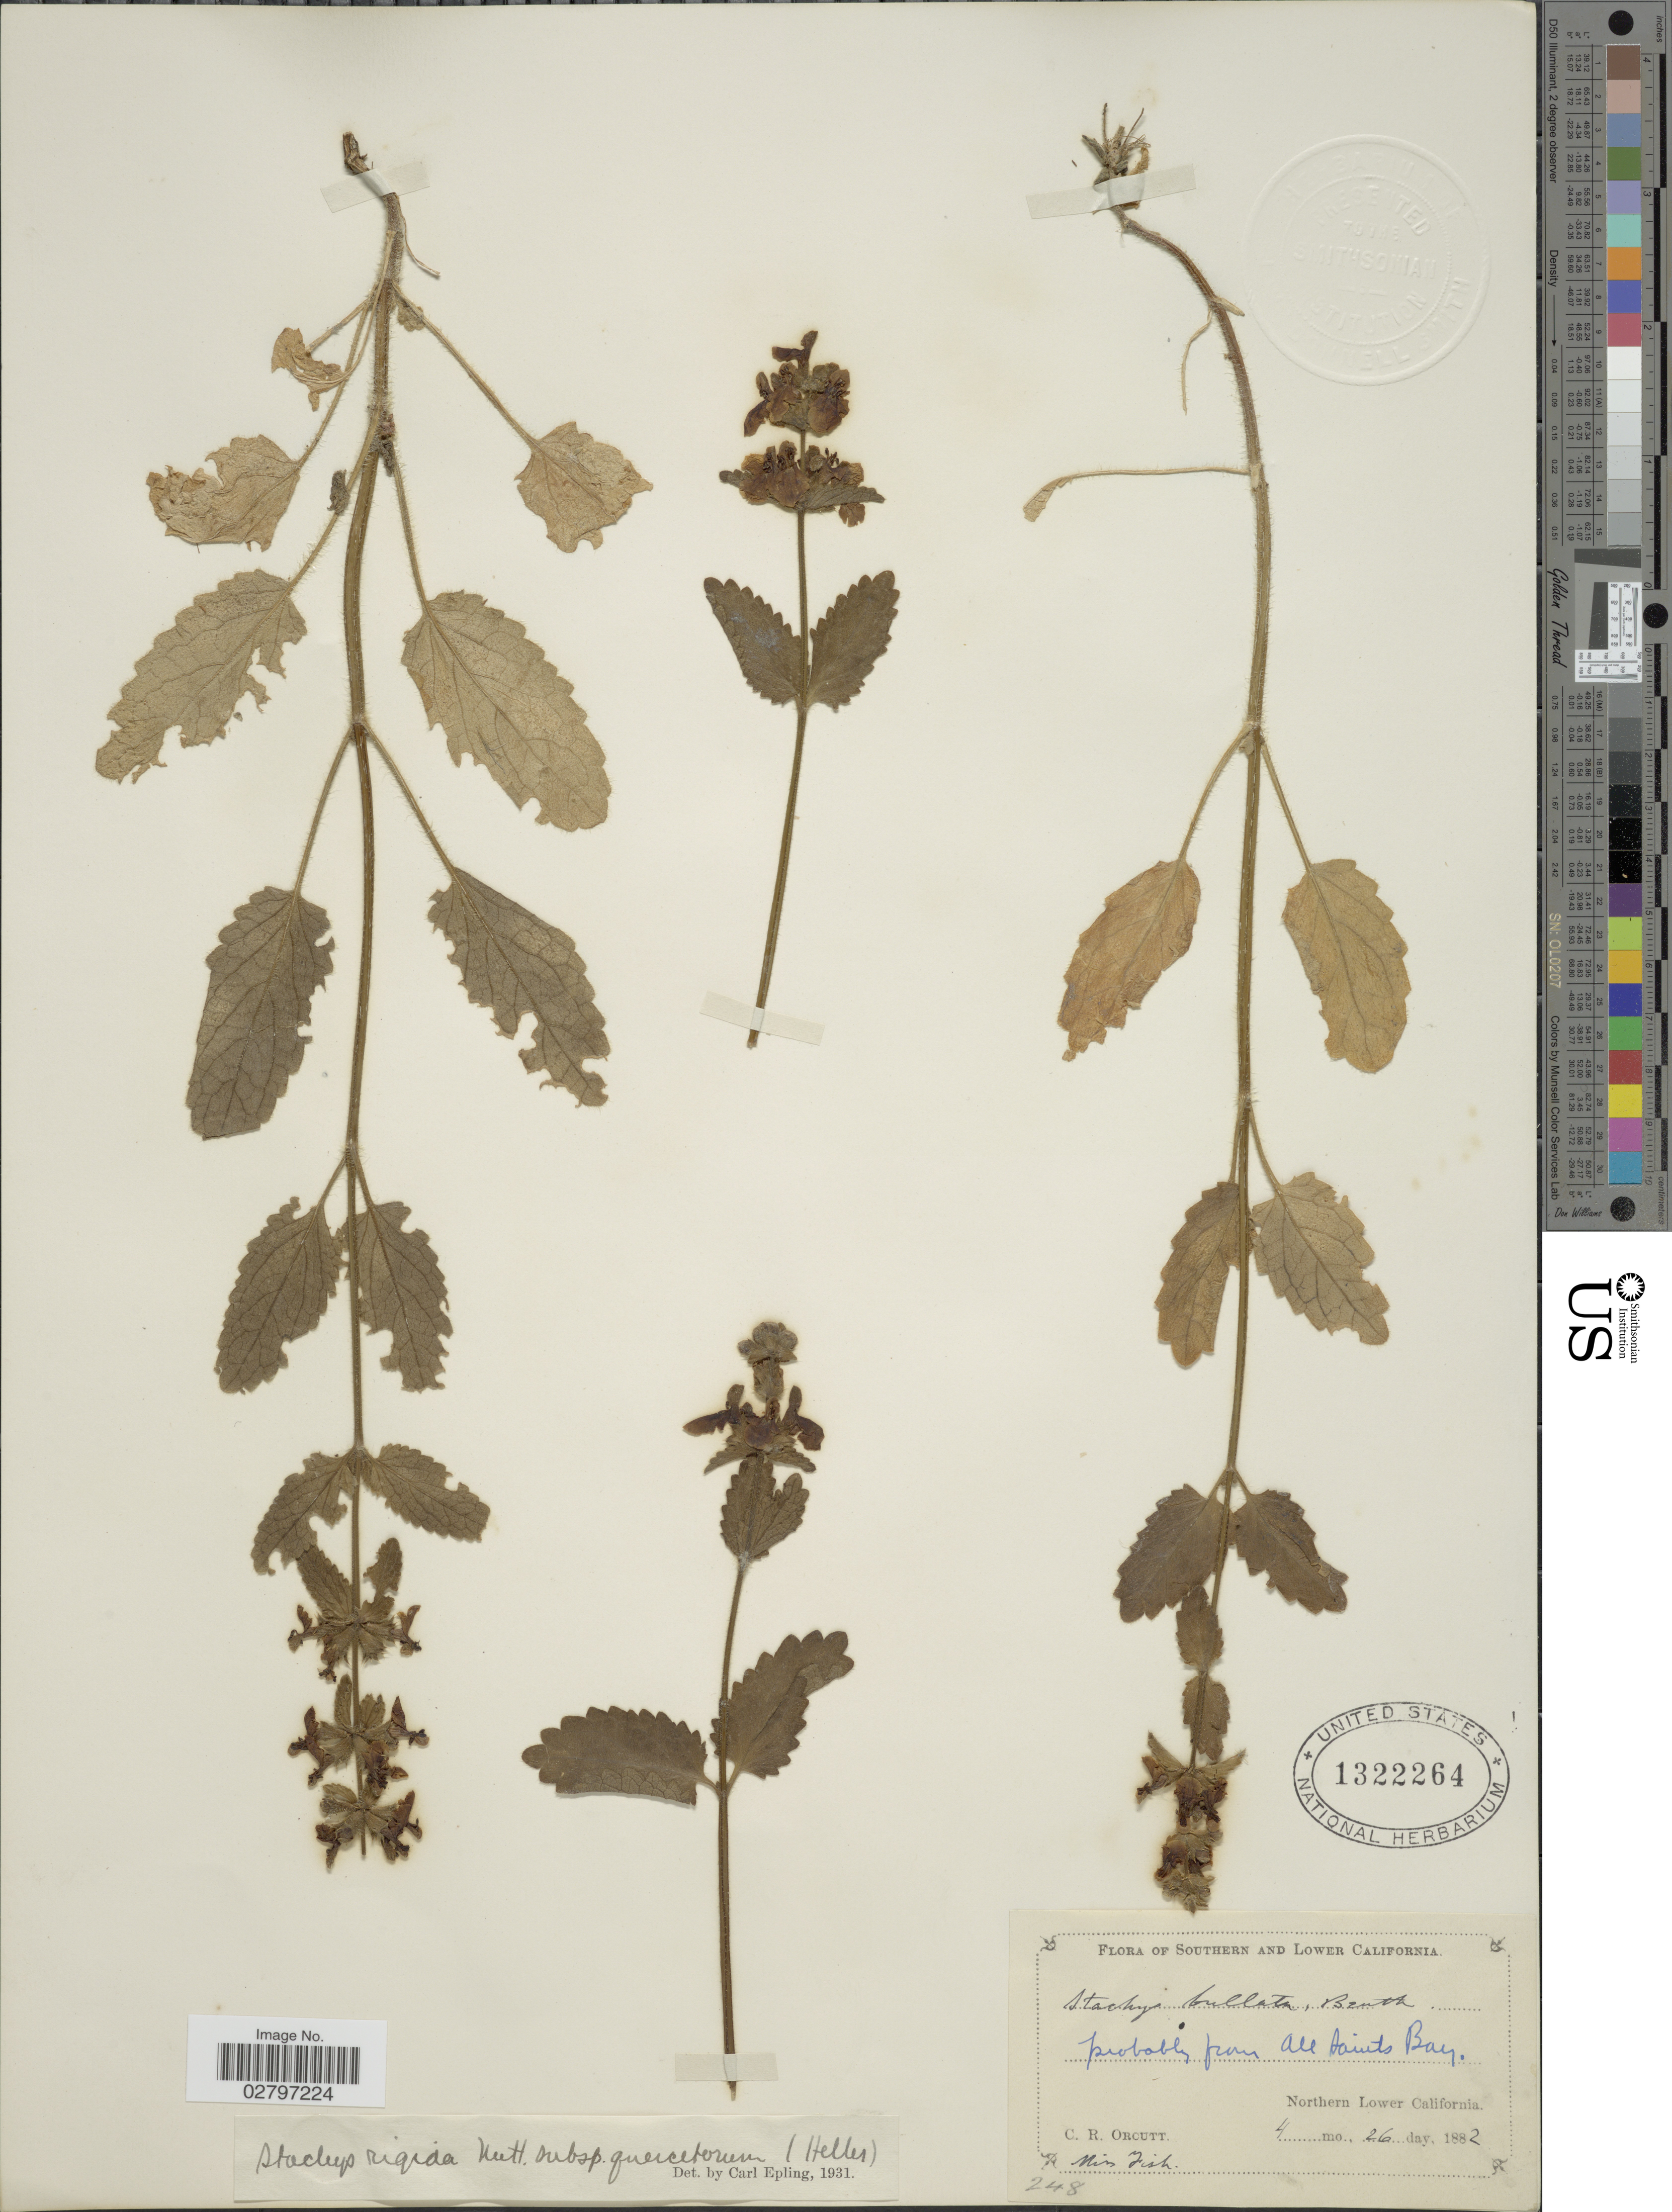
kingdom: Plantae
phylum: Tracheophyta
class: Magnoliopsida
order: Lamiales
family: Lamiaceae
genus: Stachys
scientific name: Stachys rigida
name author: Nutt. ex Benth.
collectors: C. R. Orcutt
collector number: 248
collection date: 1882-04-26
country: Mexico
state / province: Baja California Norte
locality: Southern and Lower California. Northern Lower California.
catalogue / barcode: US 1322264